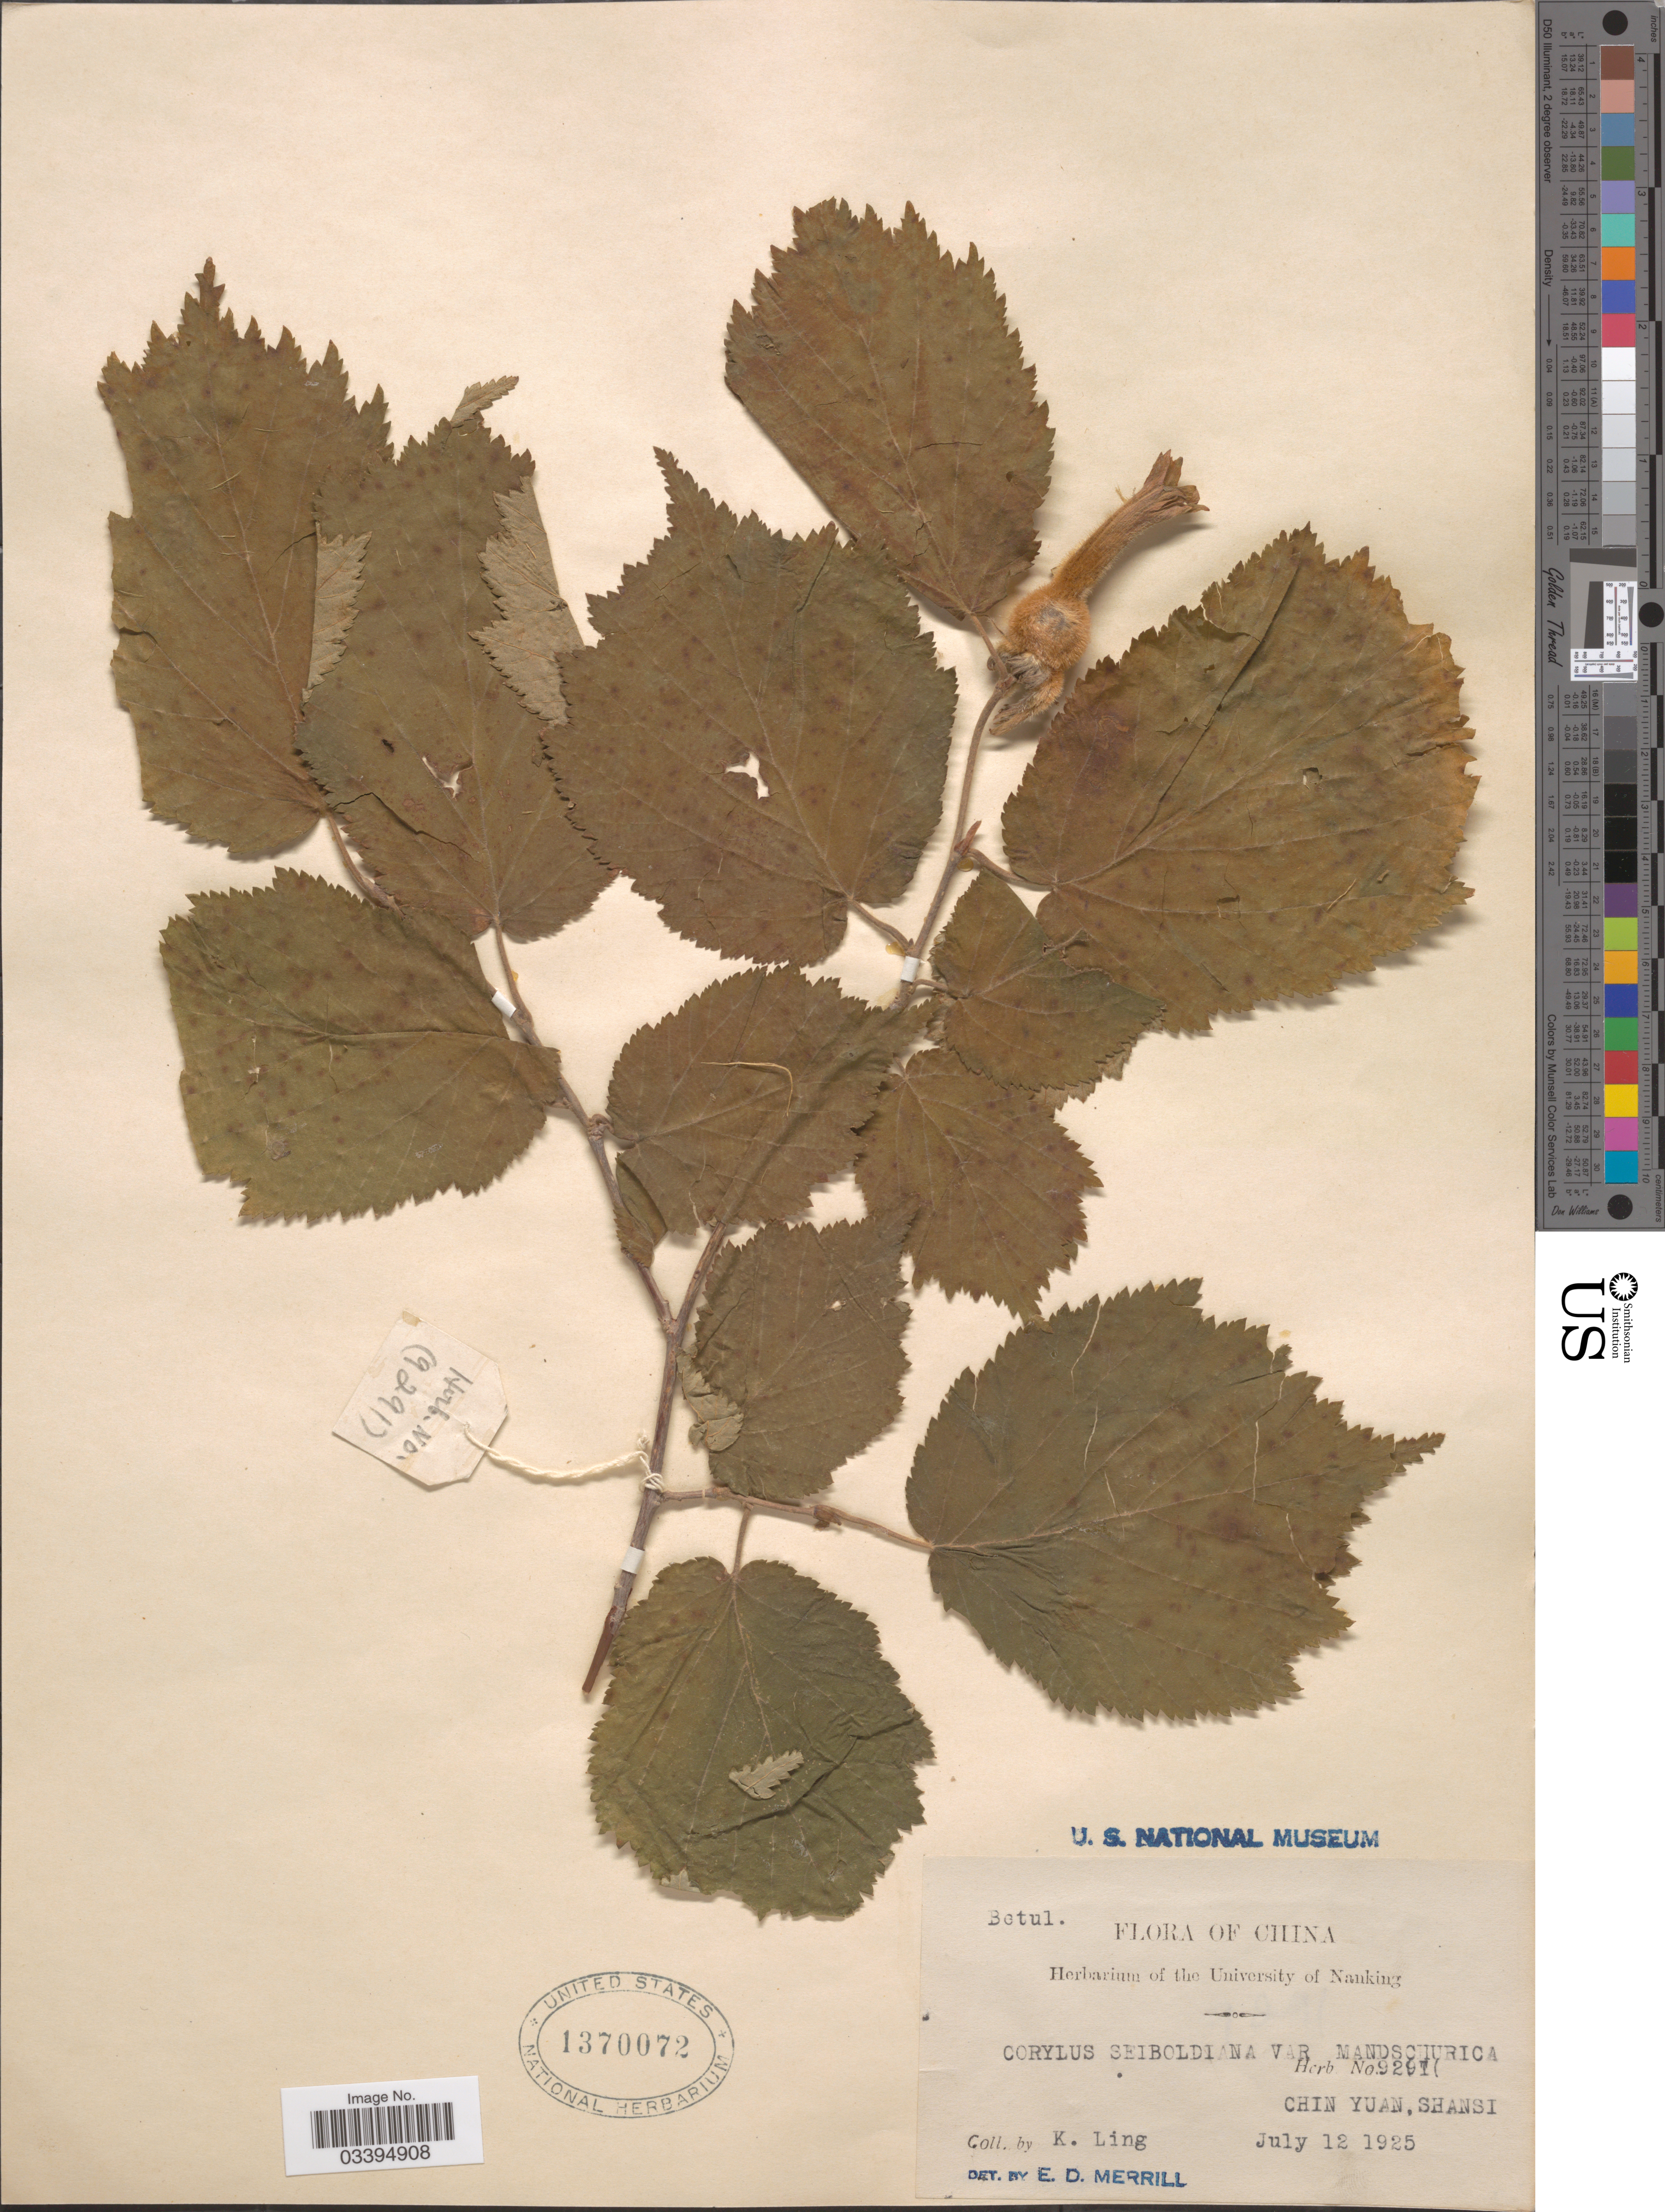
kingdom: Plantae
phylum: Tracheophyta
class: Magnoliopsida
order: Fagales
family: Betulaceae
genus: Corylus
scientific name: Corylus sieboldiana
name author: Blume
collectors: K. Ling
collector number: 9291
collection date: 1925-07-12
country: China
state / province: Shanxi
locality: Chin Yuan, Shansi.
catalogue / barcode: US 1370072